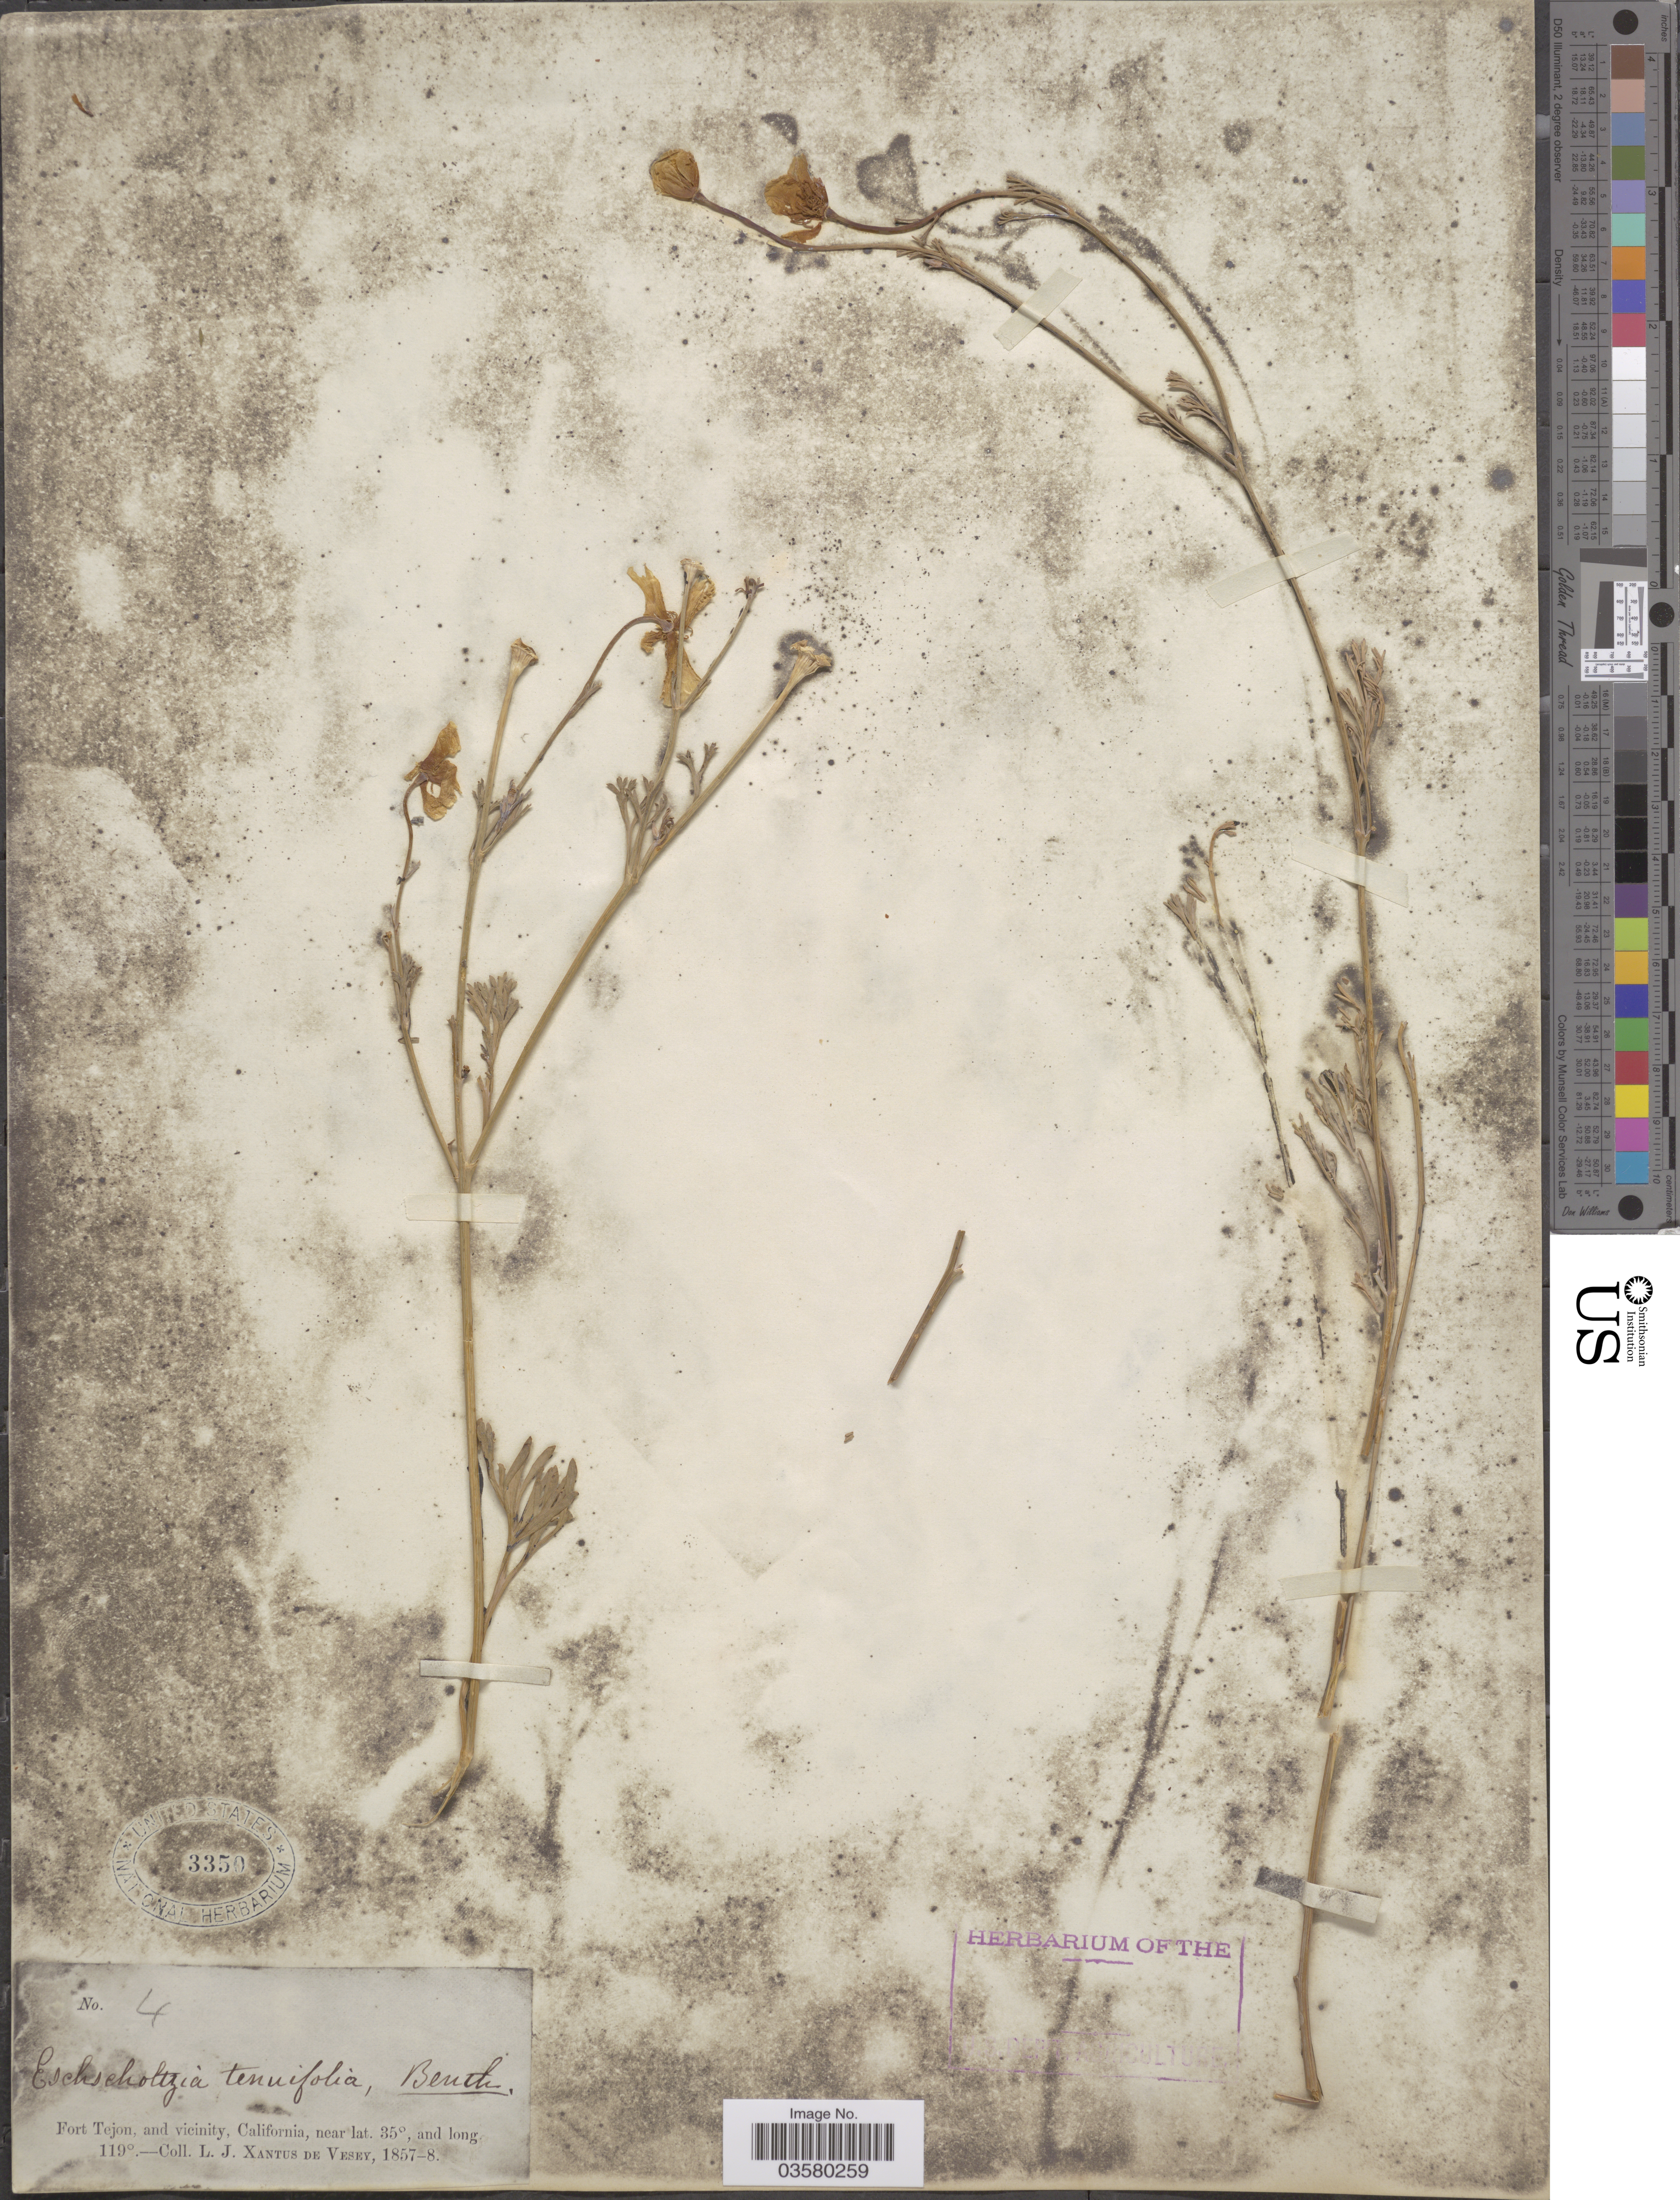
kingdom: Plantae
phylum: Tracheophyta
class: Magnoliopsida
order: Ranunculales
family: Papaveraceae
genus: Eschscholzia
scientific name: Eschscholzia californica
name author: Cham.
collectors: L. Xantus de Vesey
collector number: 4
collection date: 1857/1888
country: United States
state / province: California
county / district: Kern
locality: Fort Tejon, and vicinity.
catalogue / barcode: US 3350